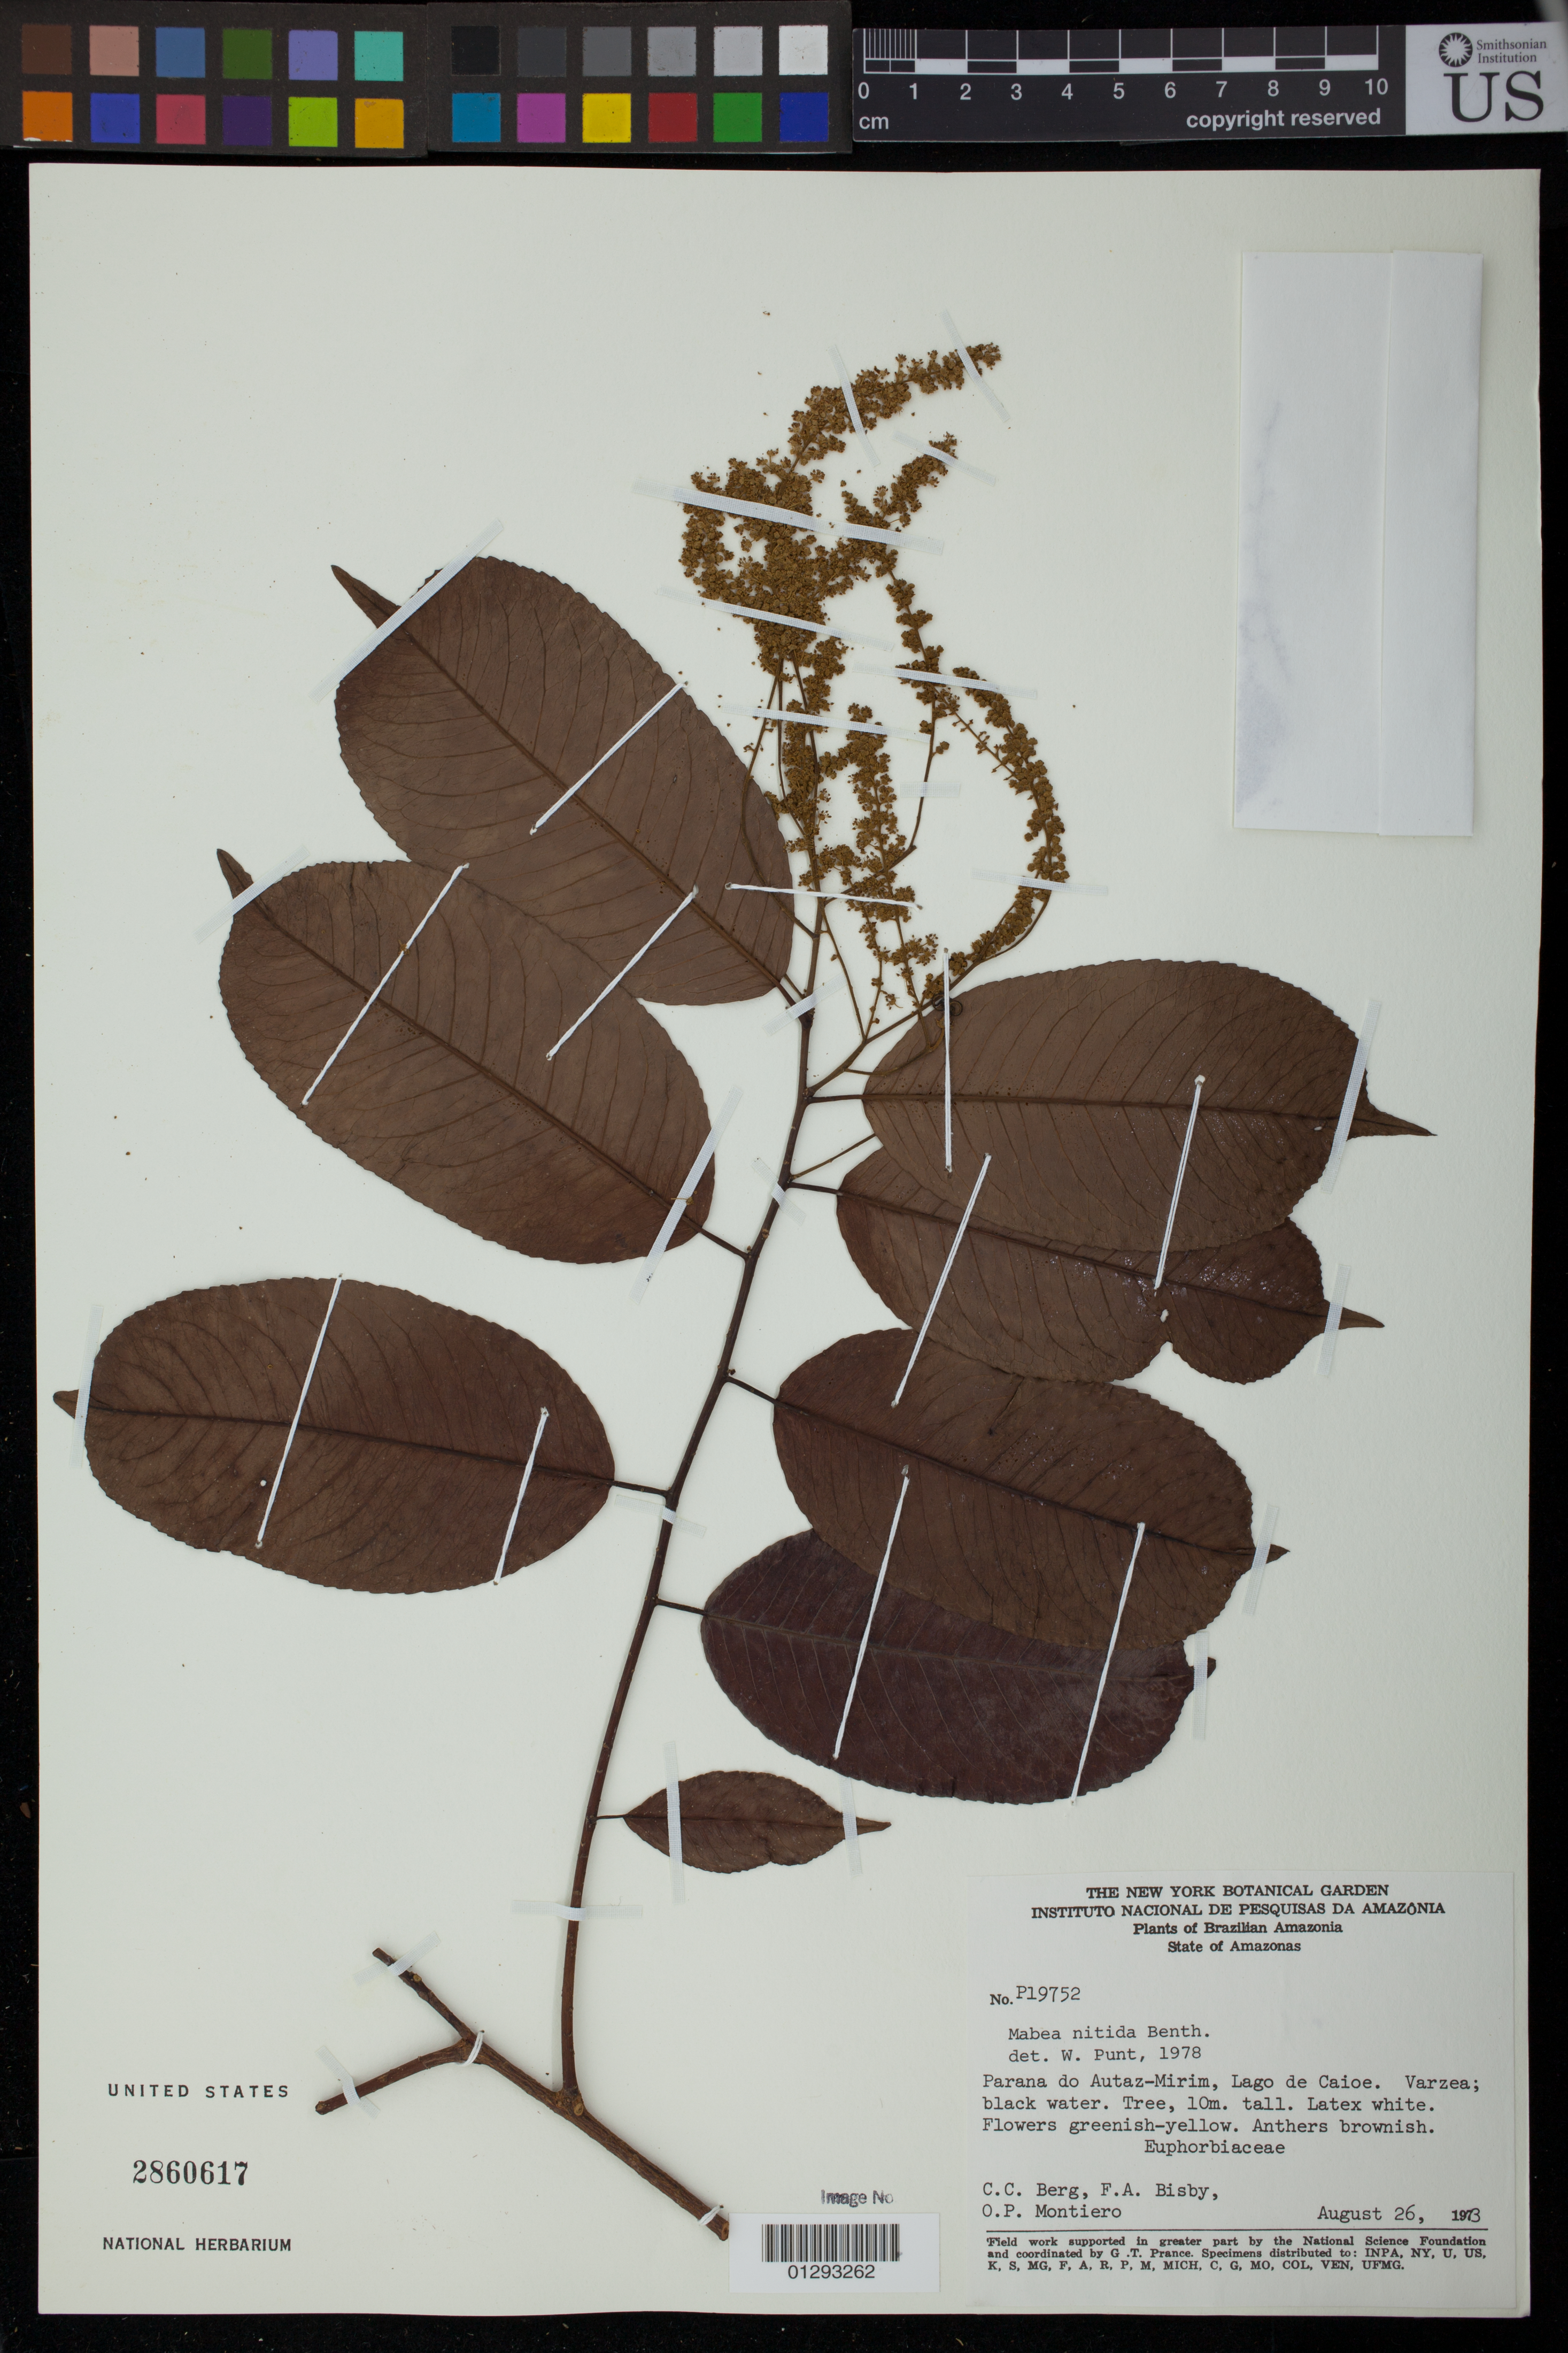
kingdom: Plantae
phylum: Tracheophyta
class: Magnoliopsida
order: Malpighiales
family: Euphorbiaceae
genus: Mabea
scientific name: Mabea nitida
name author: Spruce ex Benth.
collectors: C. C. Berg, F. A. Bisby & O. Montiero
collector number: P19752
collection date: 1973-08-26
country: Brazil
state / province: Amazonas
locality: Parana do Autaz-Mirim, Lago de Caioe. Varzea; black water.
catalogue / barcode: US 2860617